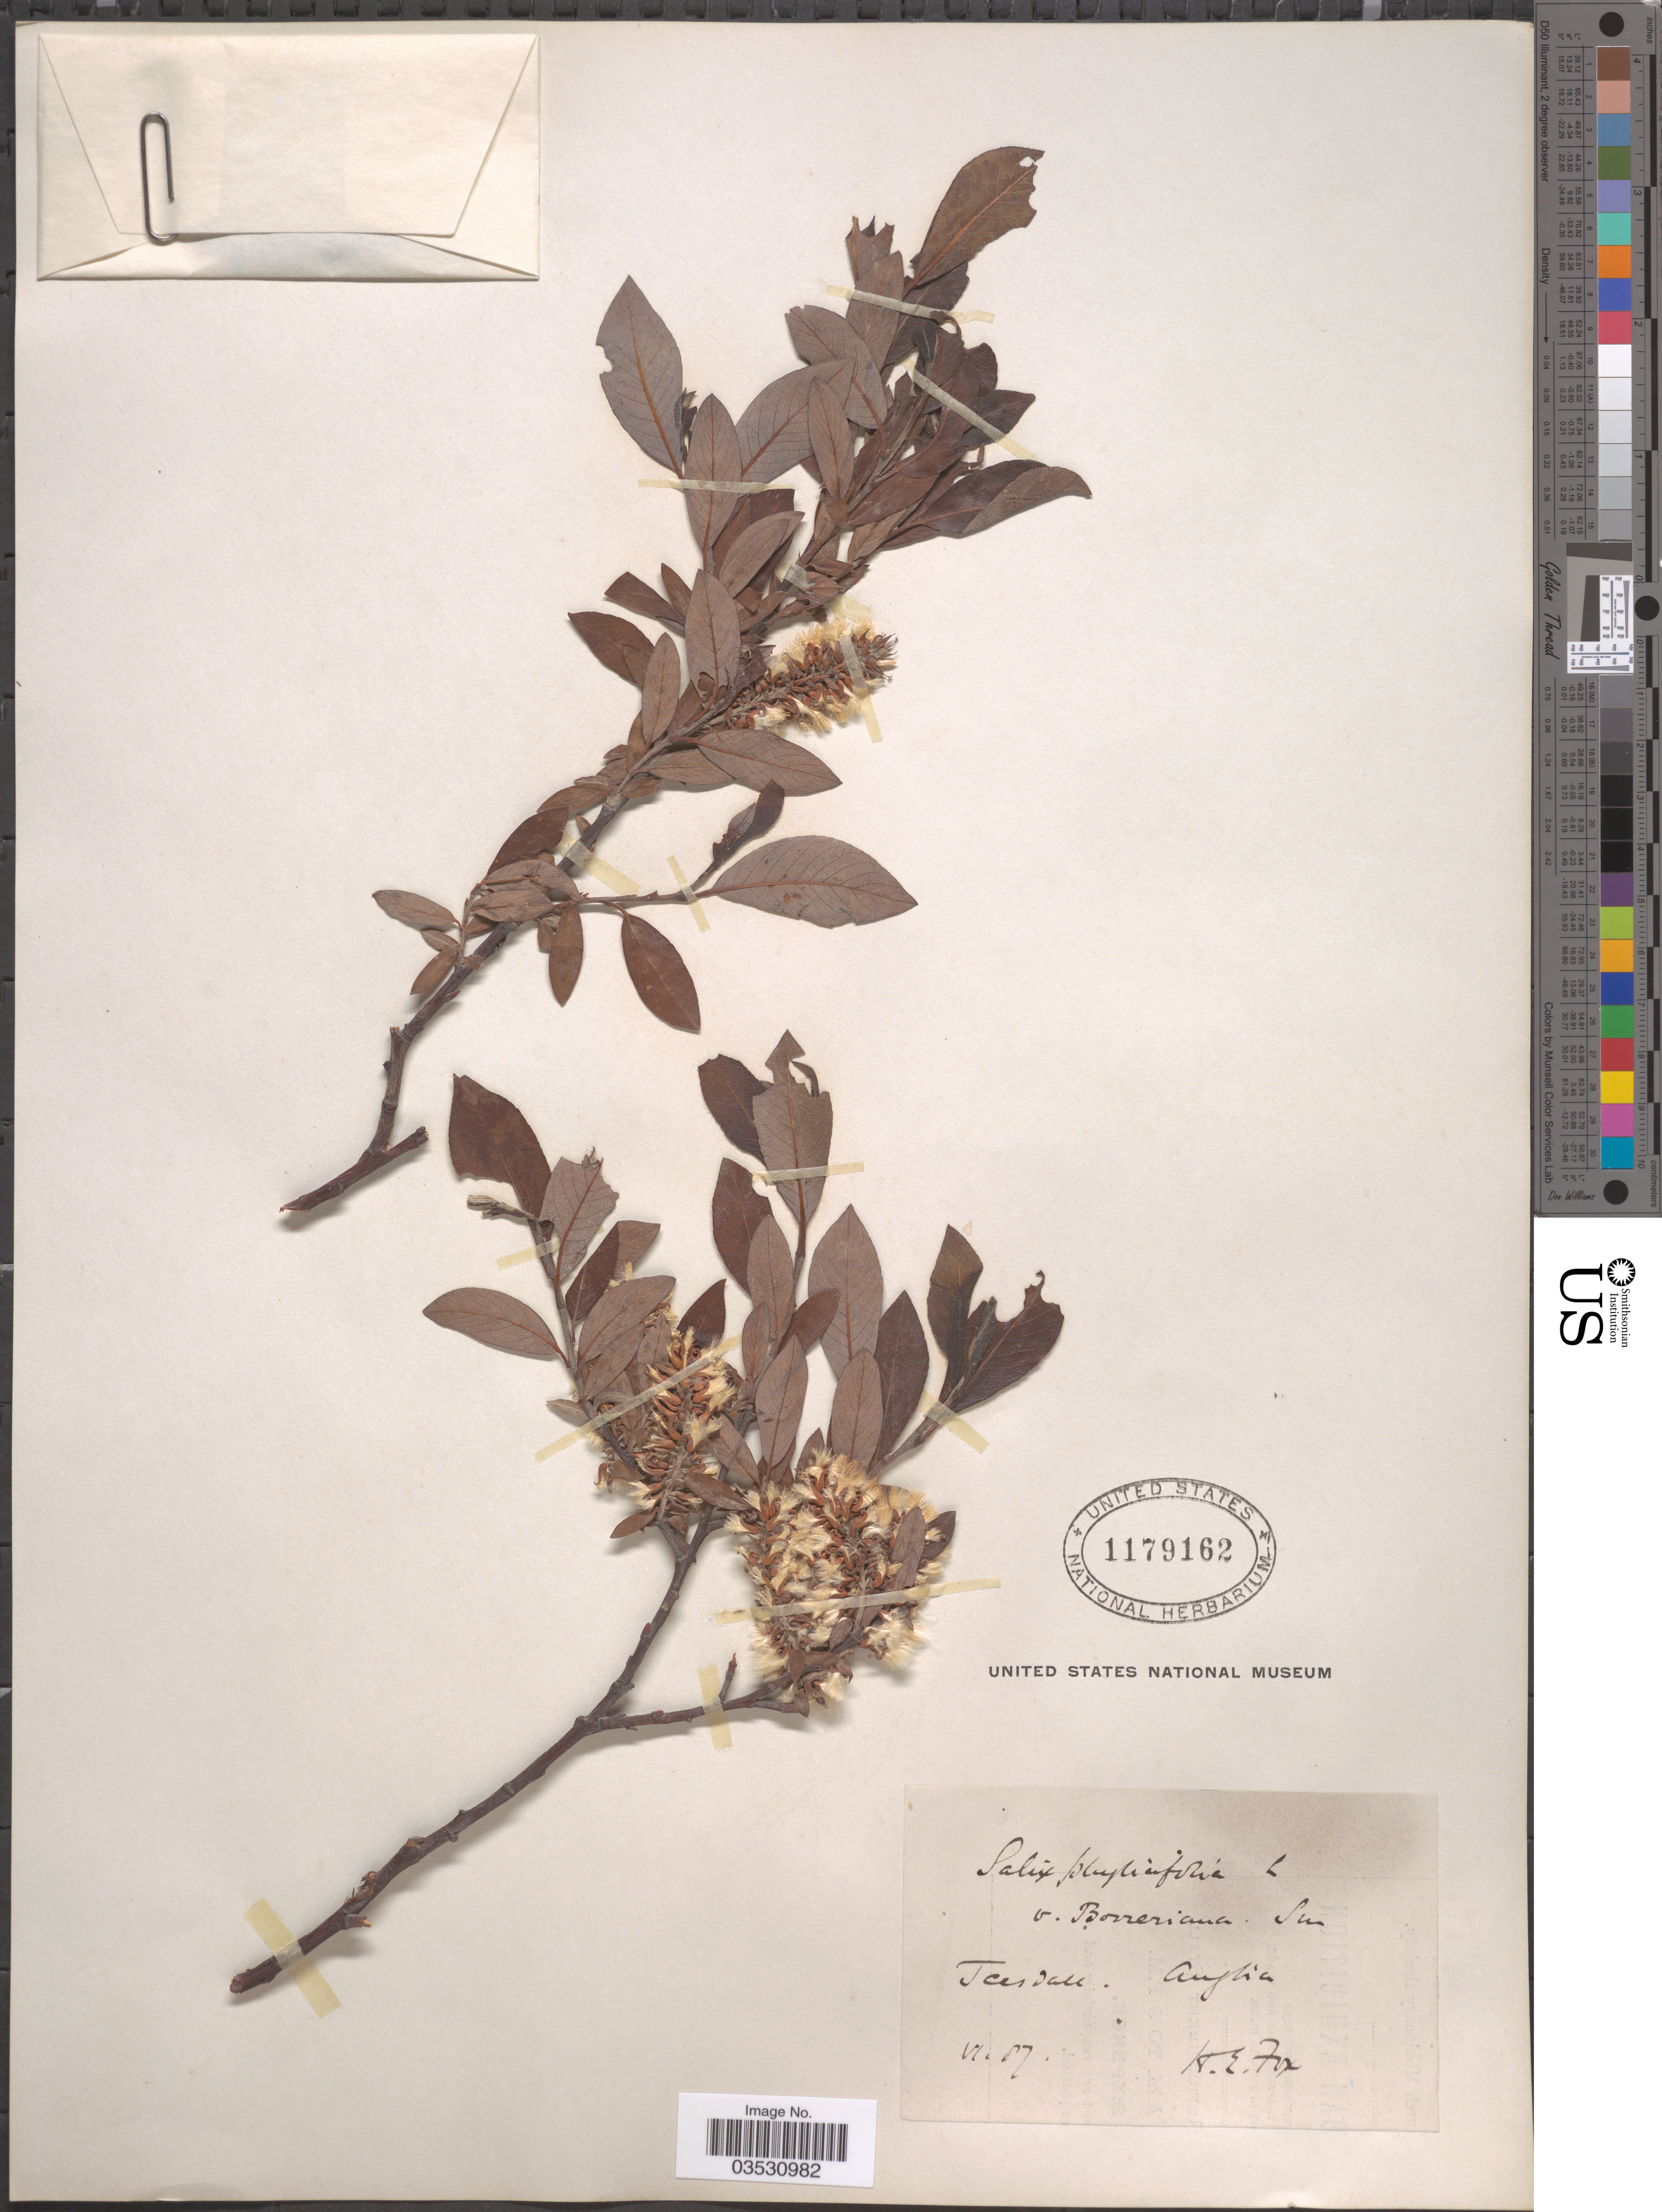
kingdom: Plantae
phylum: Tracheophyta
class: Magnoliopsida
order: Malpighiales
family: Salicaceae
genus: Salix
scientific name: Salix phylicifolia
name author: L.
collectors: H. Fox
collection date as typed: Transcribed d/m/y: /6/87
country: Austria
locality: Tcisdall. [interpreted]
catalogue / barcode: US 1179162